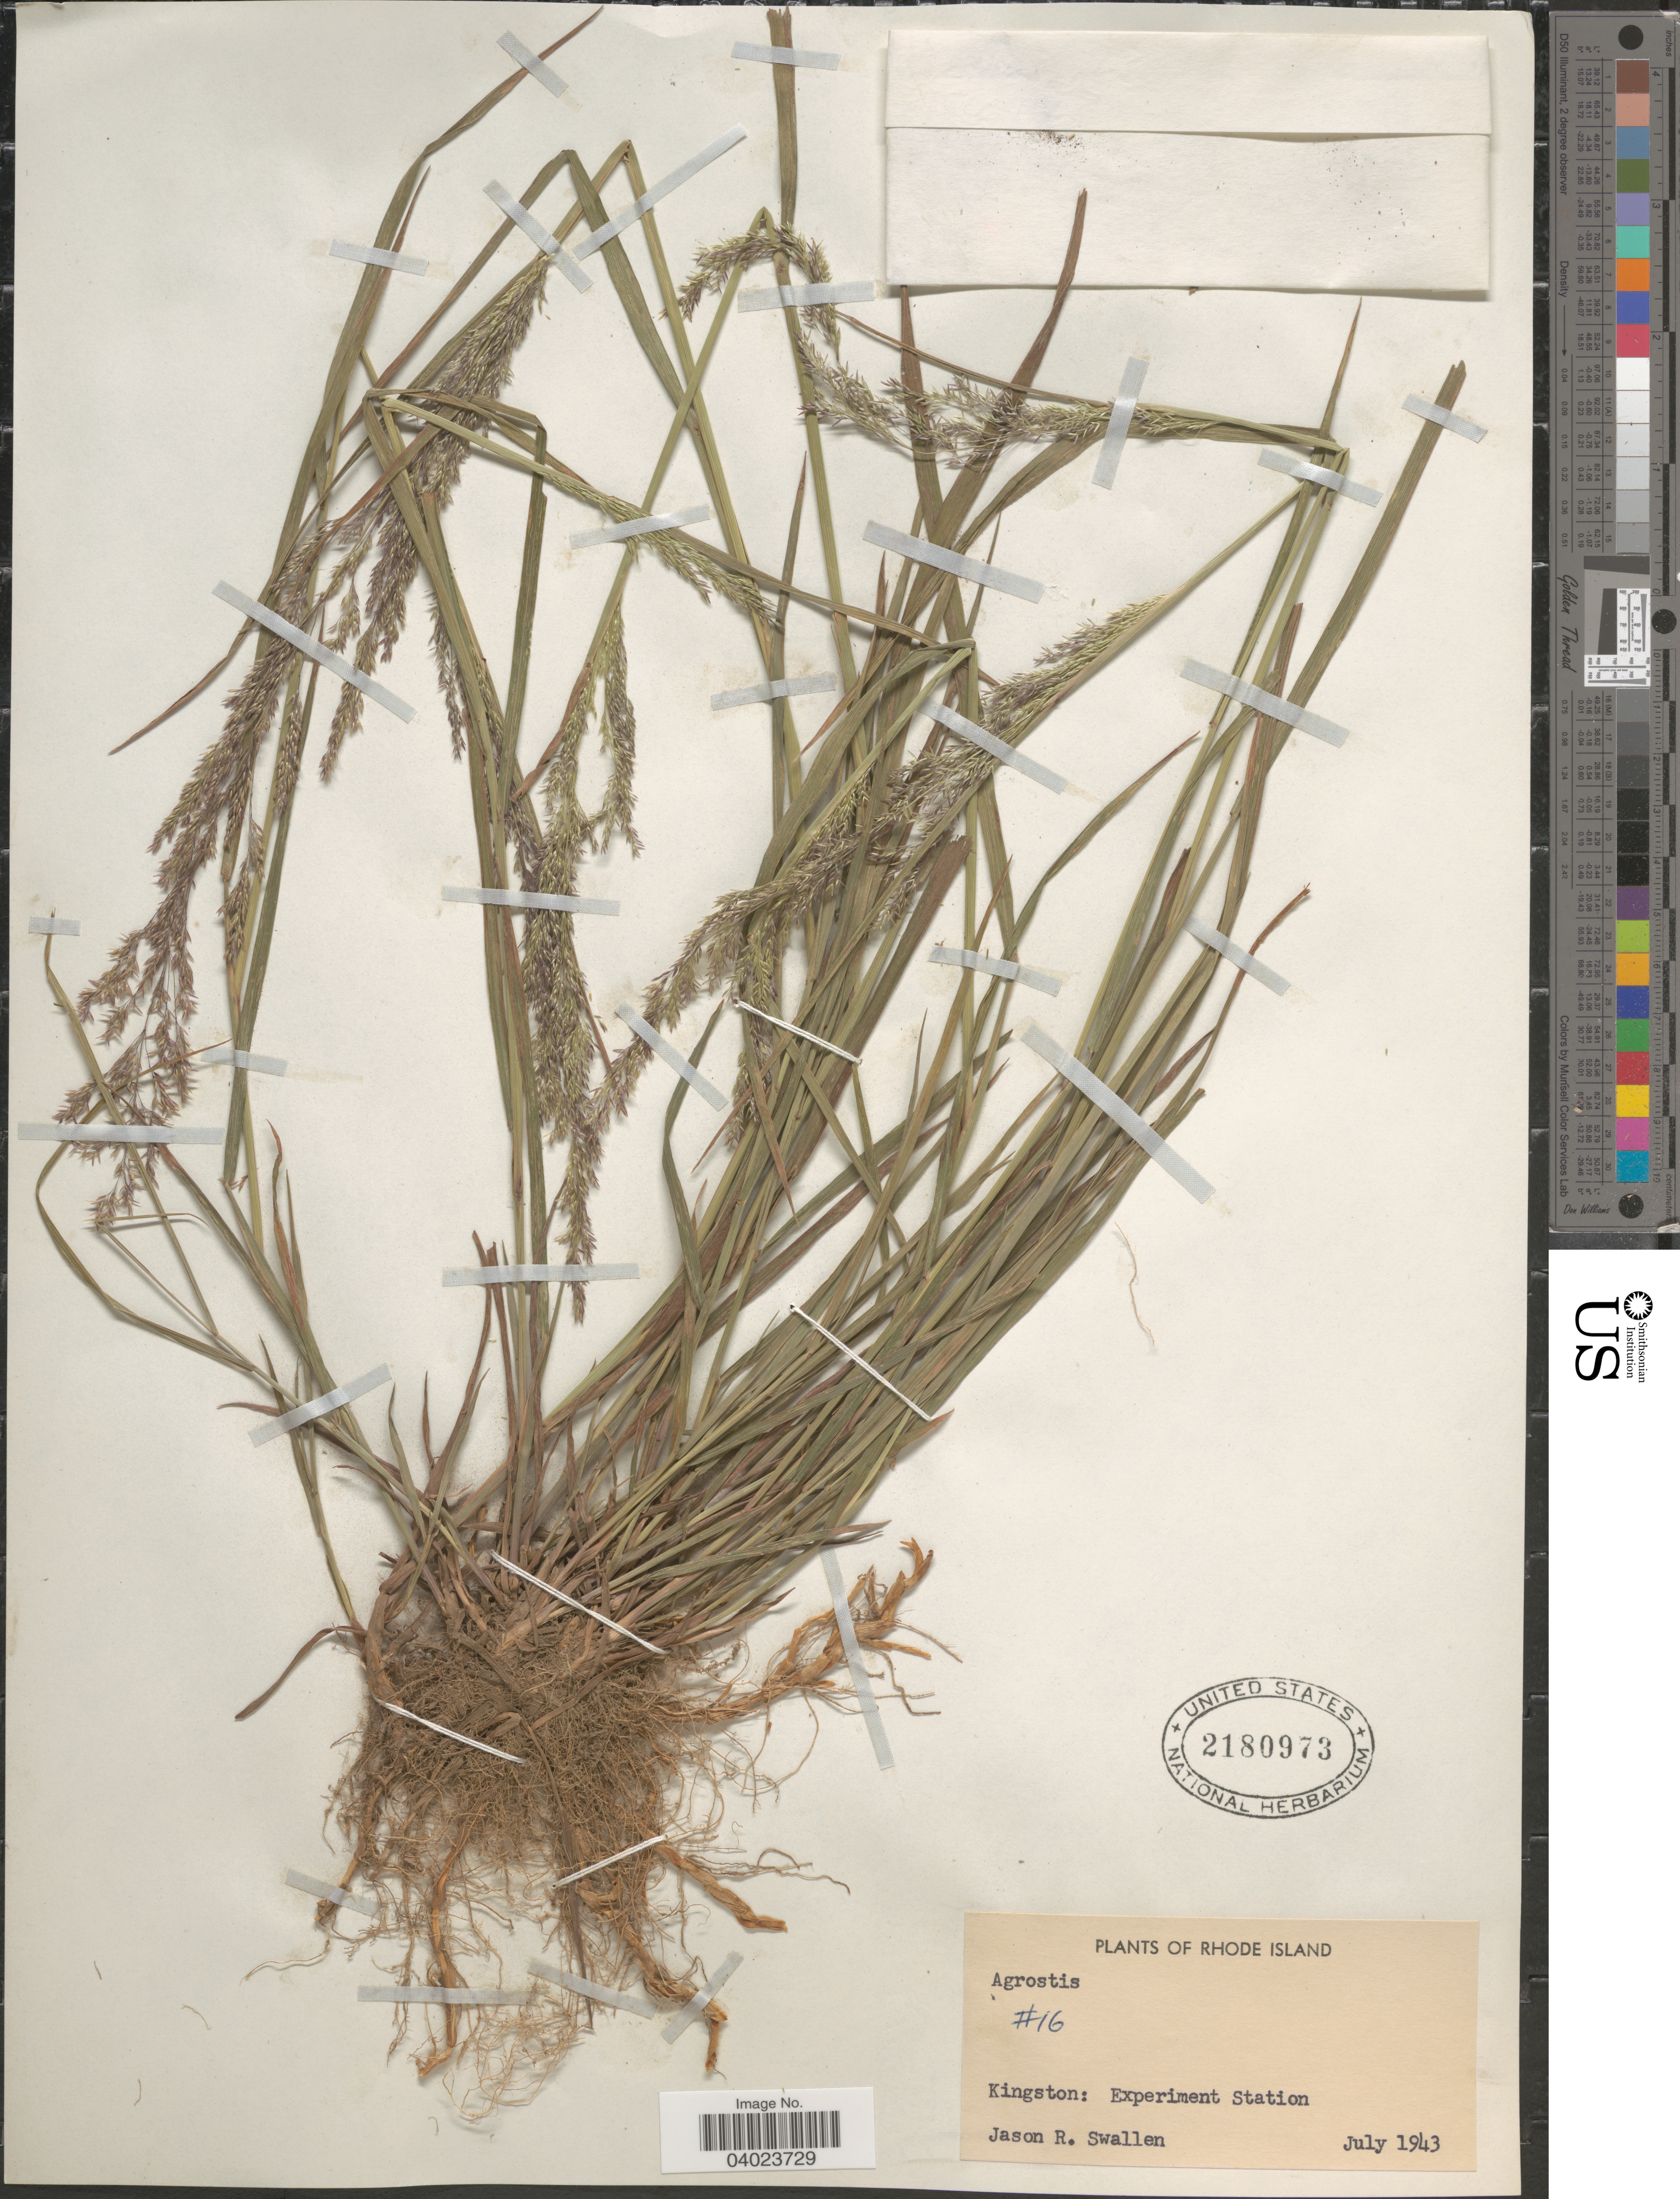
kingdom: Plantae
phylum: Tracheophyta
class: Liliopsida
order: Poales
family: Poaceae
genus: Agrostis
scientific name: Agrostis sp.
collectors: J. R. Swallen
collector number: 16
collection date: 1943-07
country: United States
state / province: Rhode Island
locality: Kingston: Experiment Station.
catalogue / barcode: US 2180973